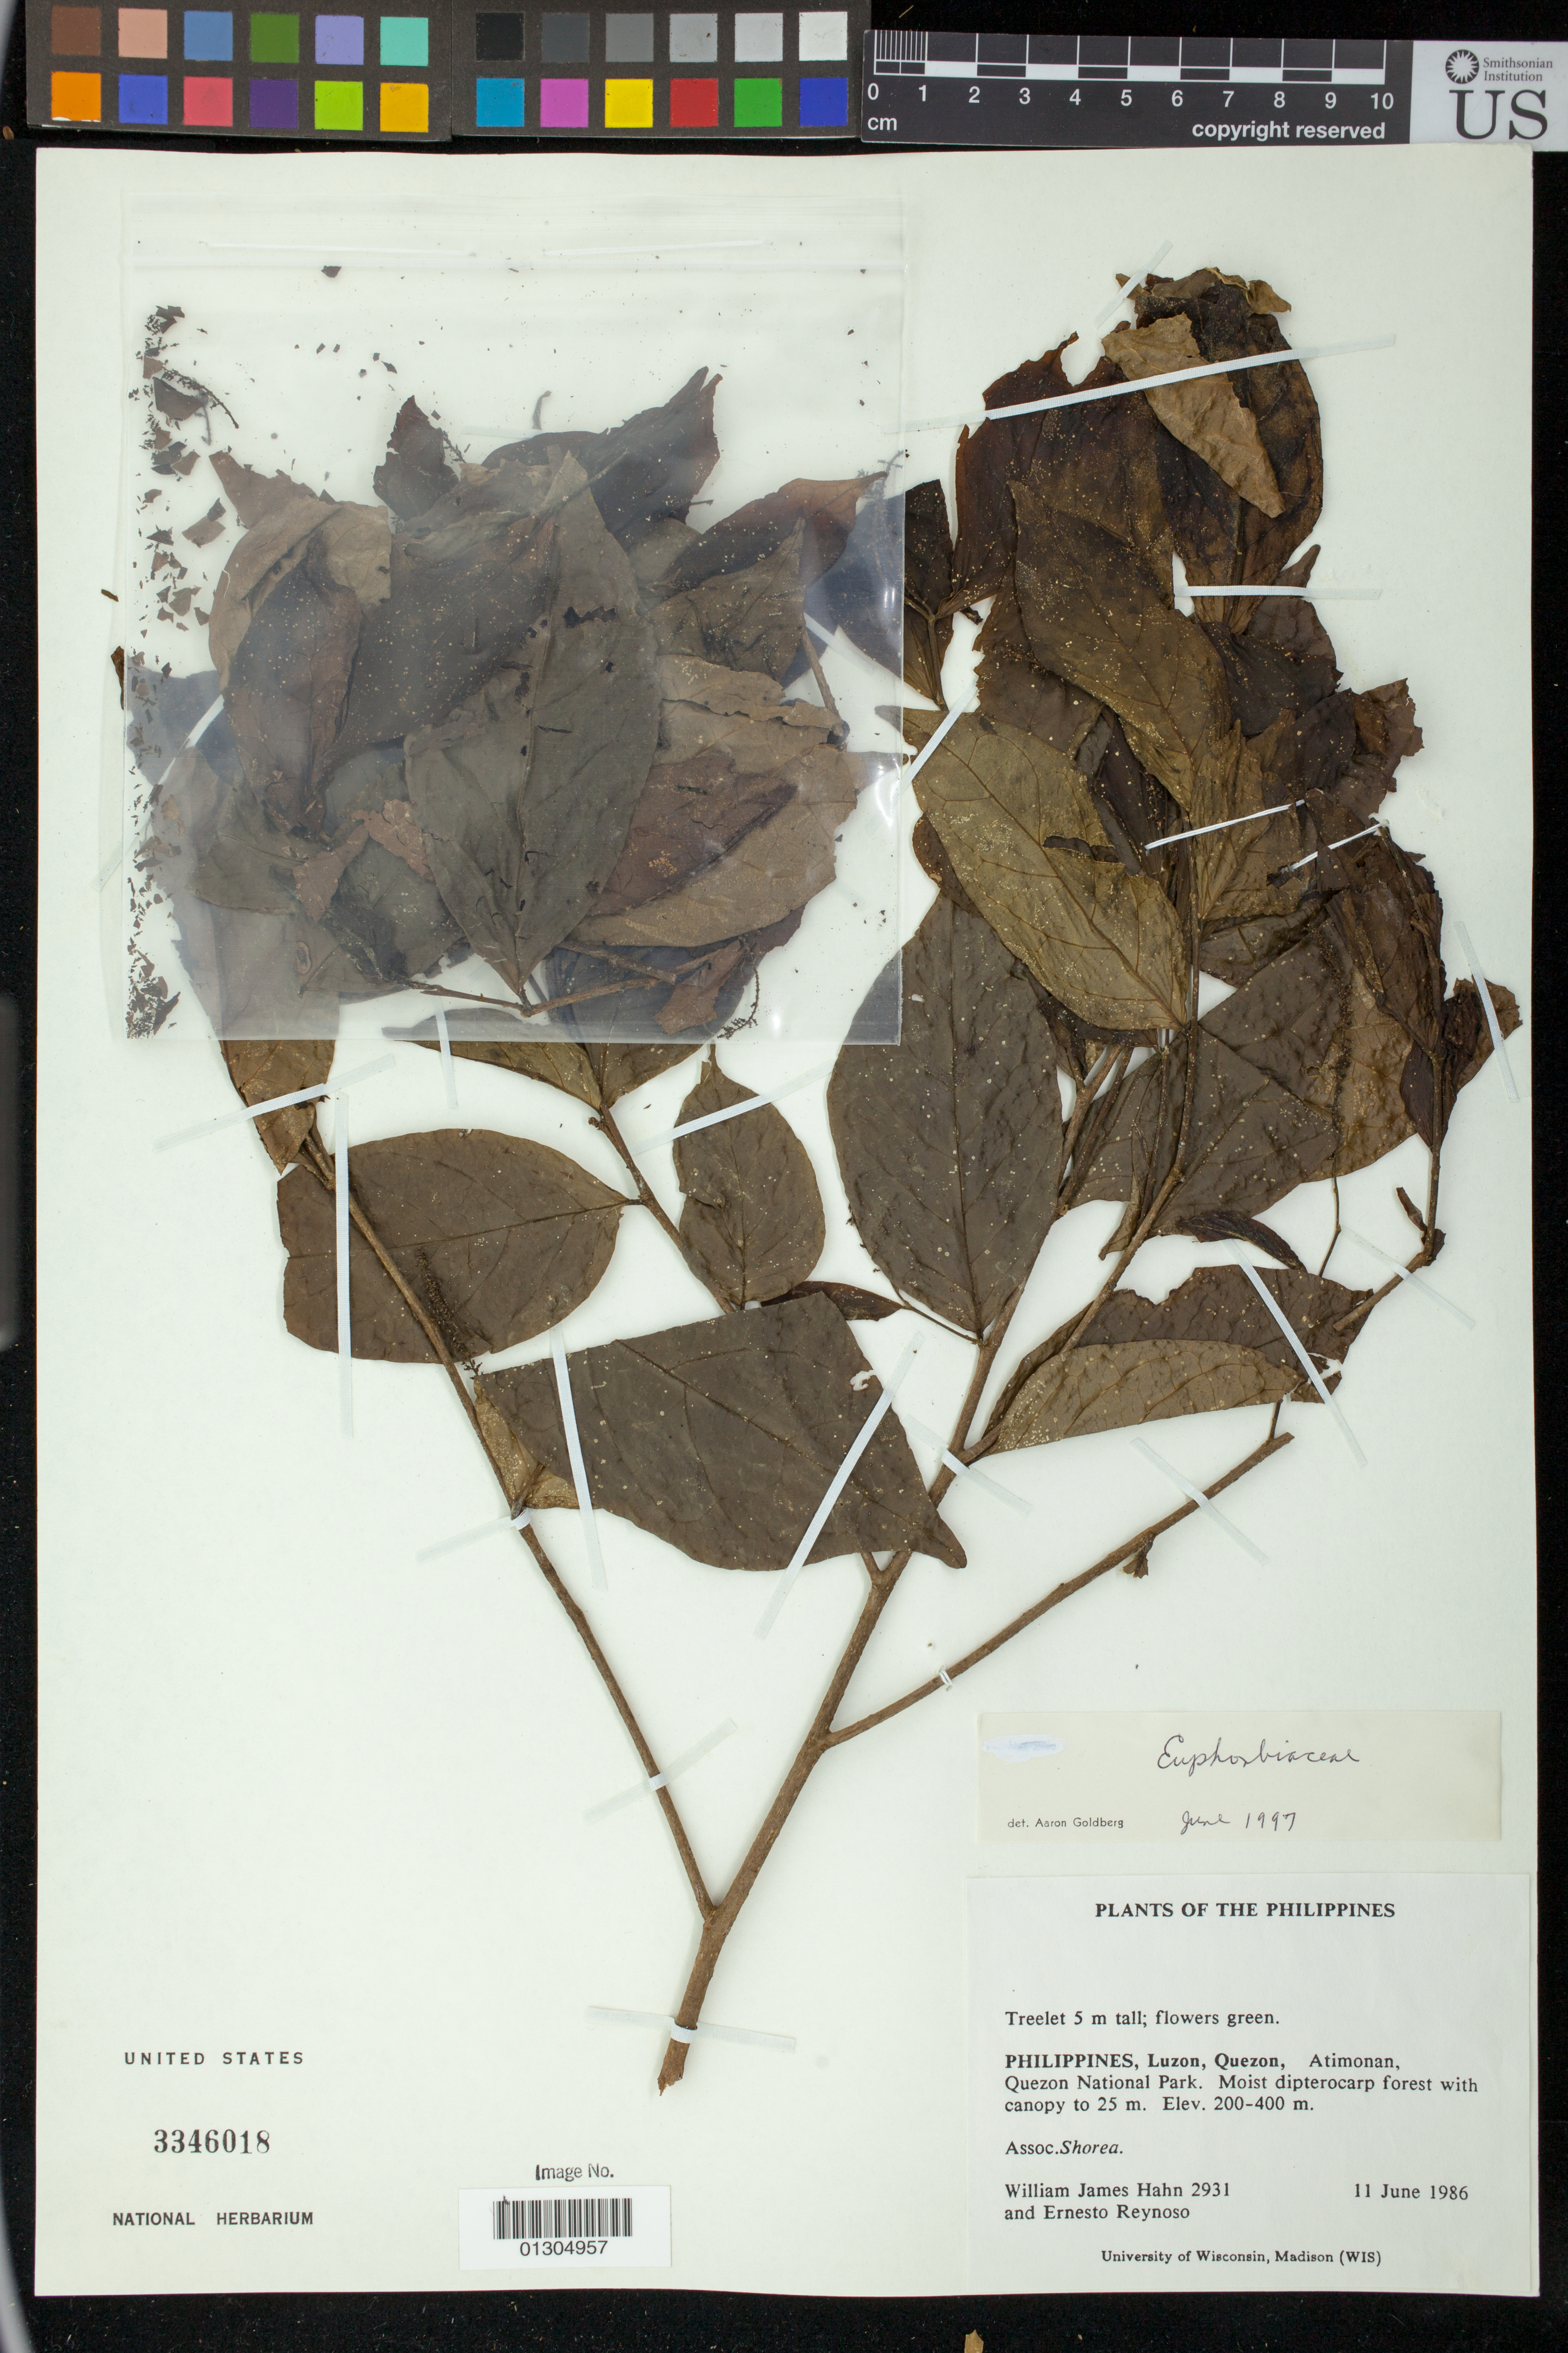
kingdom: Plantae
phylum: Tracheophyta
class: Magnoliopsida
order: Malpighiales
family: Euphorbiaceae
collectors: W. J. Hahn & E. Reynoso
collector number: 2931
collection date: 1986-06-11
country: Philippines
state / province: Calabarzon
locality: Luzon, Quezon, Atimonan, Quezon National Park.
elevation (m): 200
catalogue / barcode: US 3346018